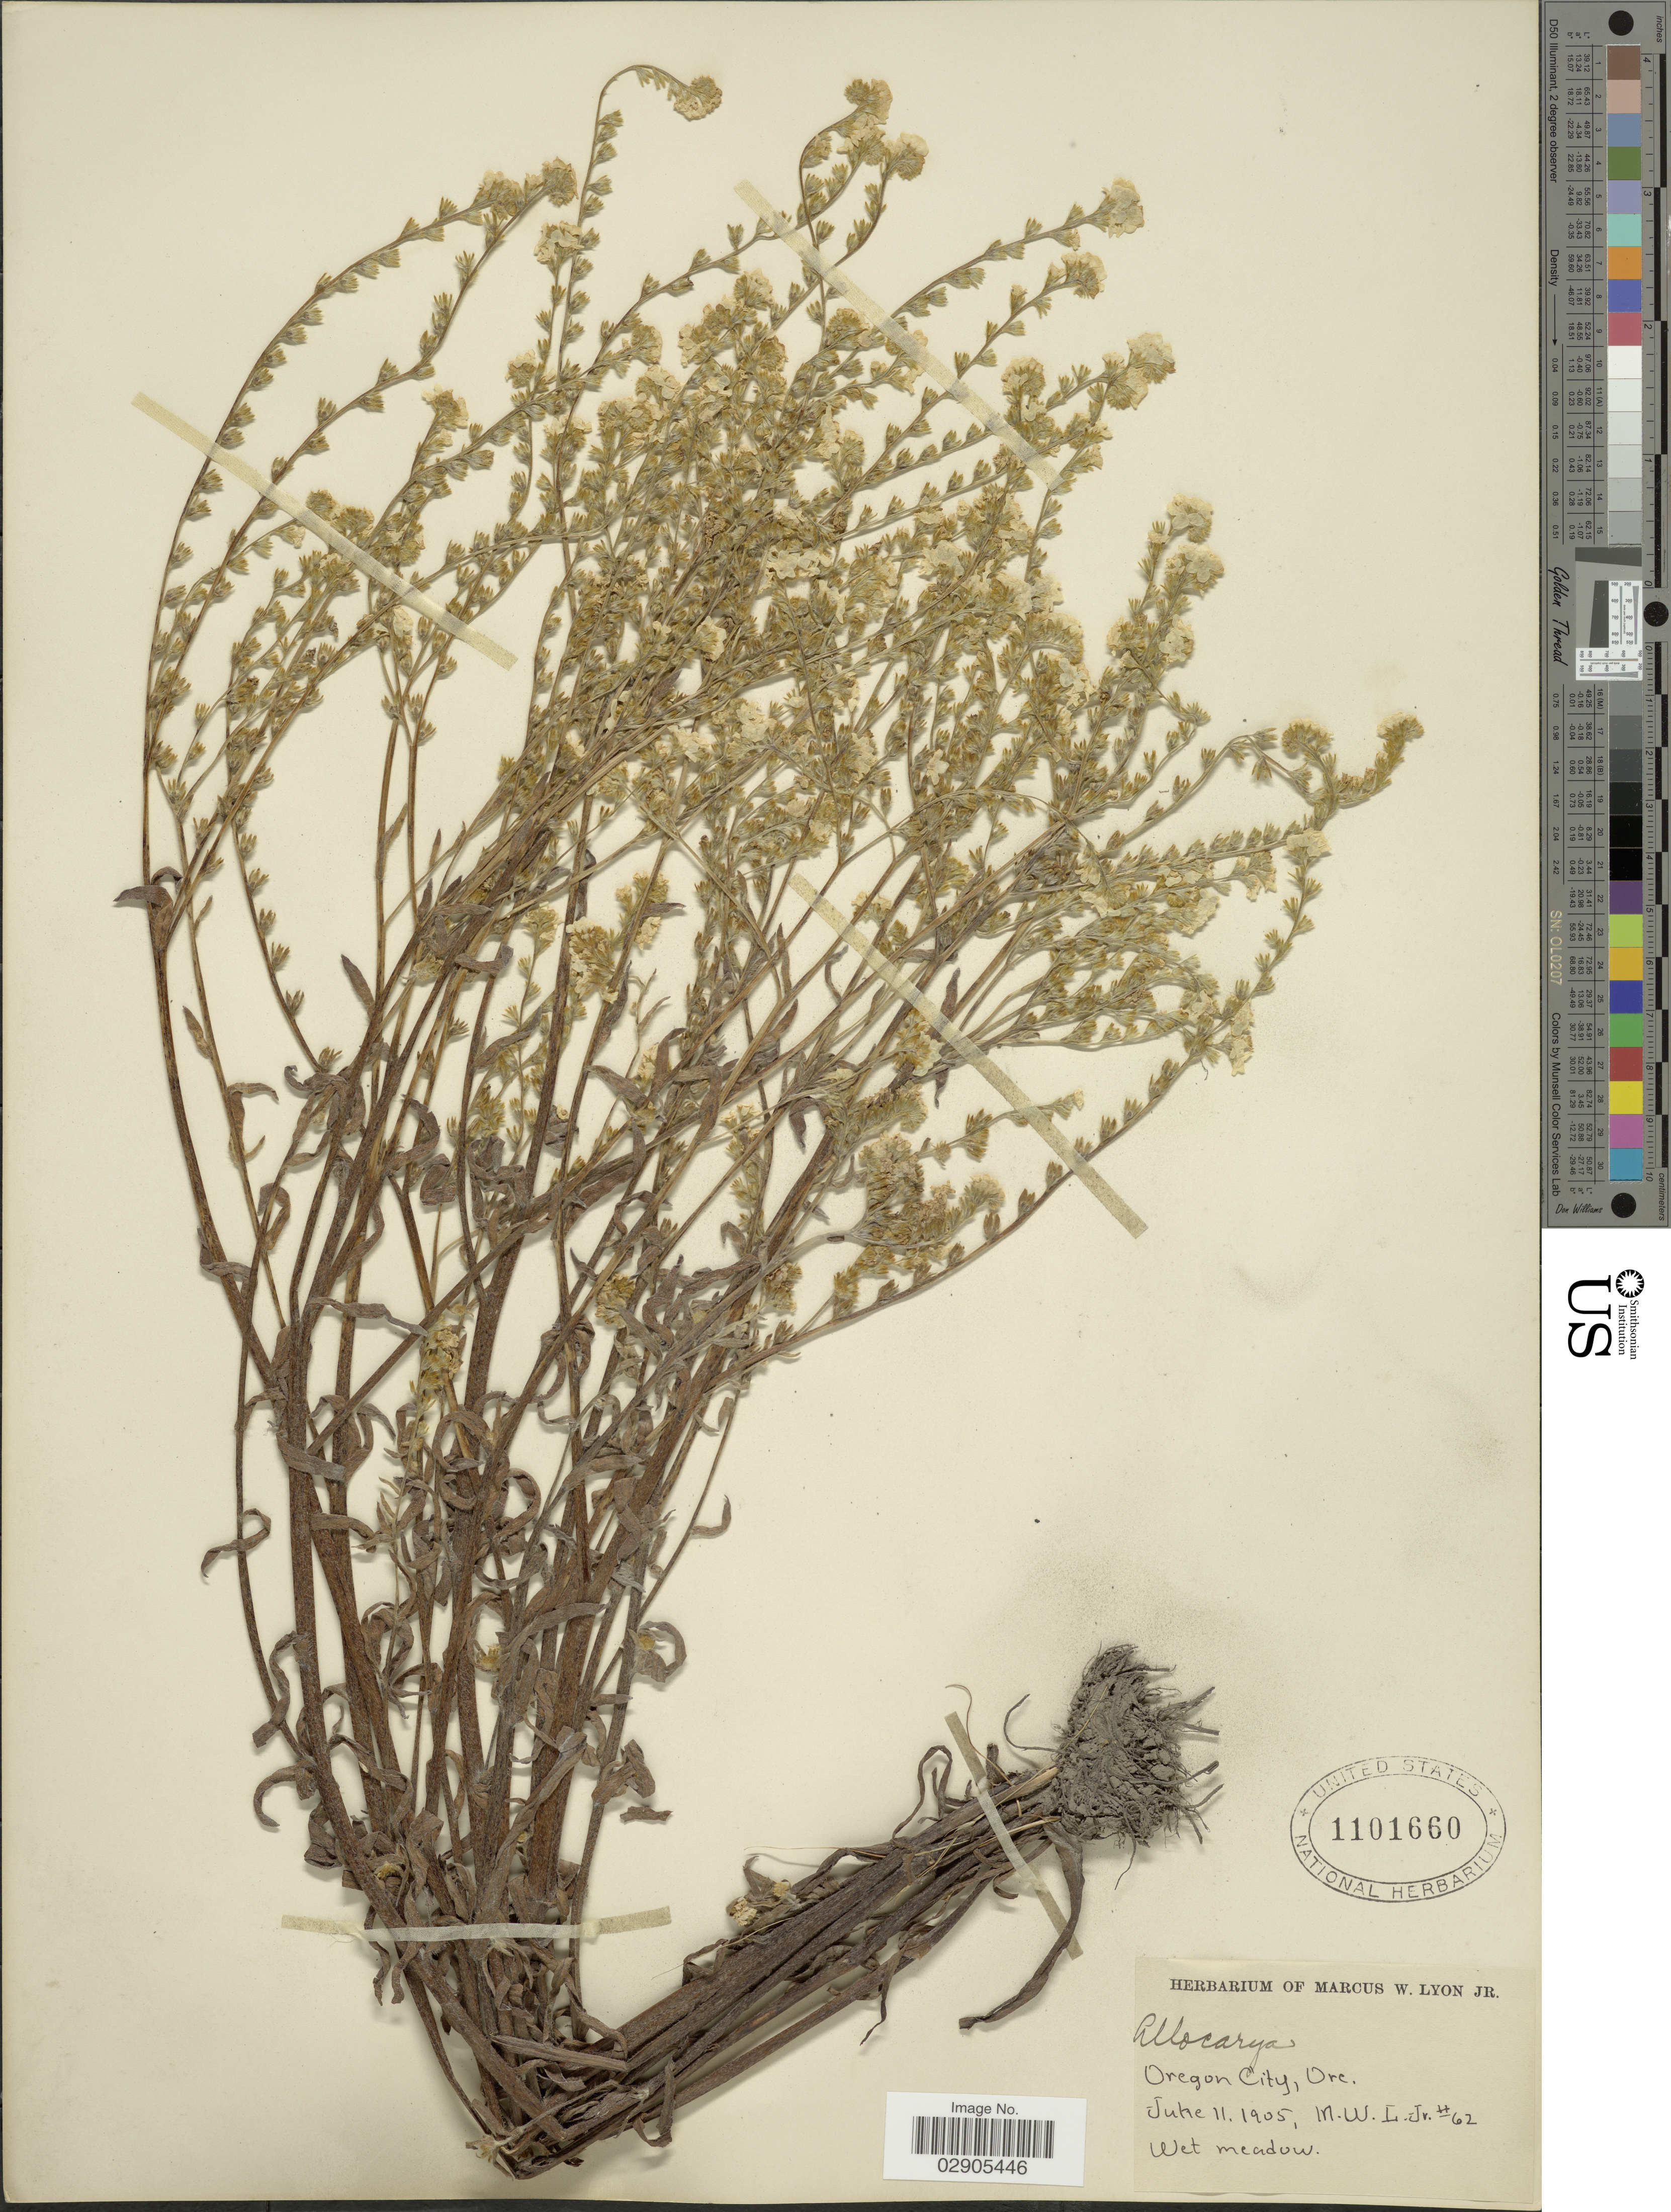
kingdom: Plantae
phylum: Tracheophyta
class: Magnoliopsida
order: Boraginales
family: Boraginaceae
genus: Allocarya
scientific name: Allocarya sp.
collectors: M. Lyon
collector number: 62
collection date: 1905-06-11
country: United States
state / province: Oregon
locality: Oregon City.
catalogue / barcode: US 1101660